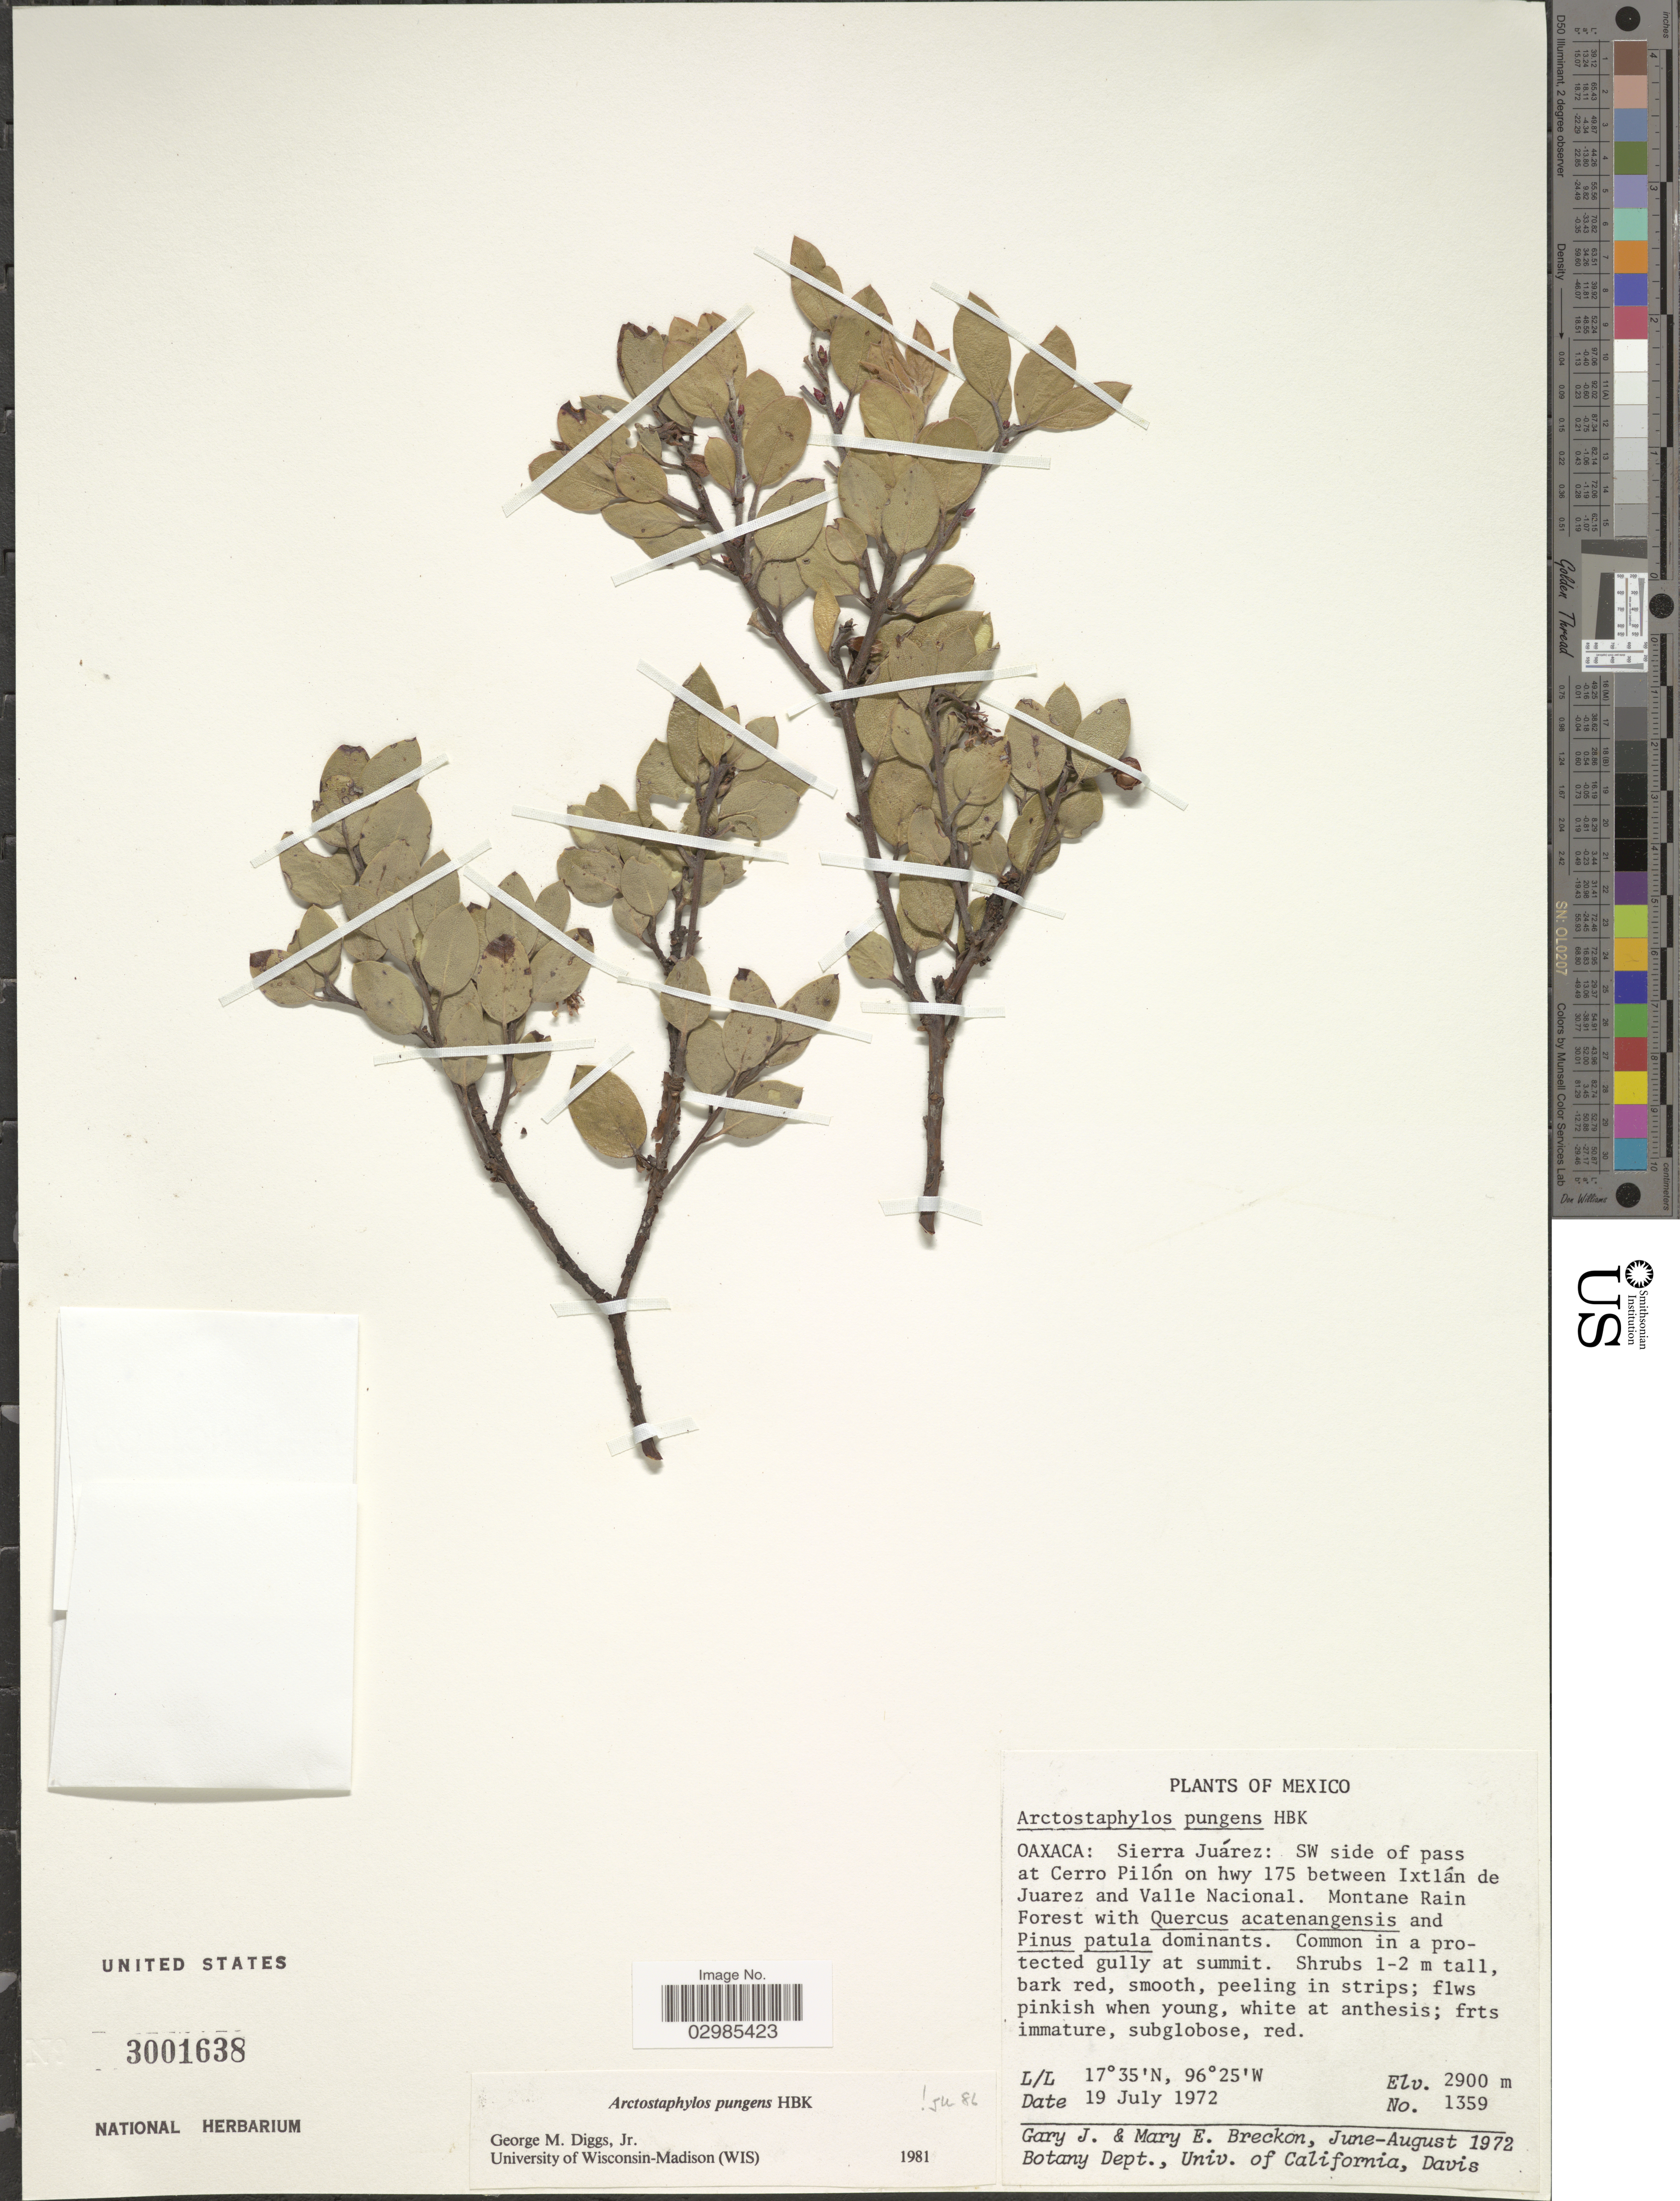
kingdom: Plantae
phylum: Tracheophyta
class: Magnoliopsida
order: Ericales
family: Ericaceae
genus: Arctostaphylos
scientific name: Arctostaphylos pungens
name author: Kunth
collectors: G. Breckon & M. E. Breckon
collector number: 1359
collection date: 1972-07-19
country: Mexico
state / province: Oaxaca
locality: Sierra Juárez: SW side of pass at Cerro Pilón on hwy 175 between Ixtlán de Juarez and Valle Nacional.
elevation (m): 2900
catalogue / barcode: US 3001638